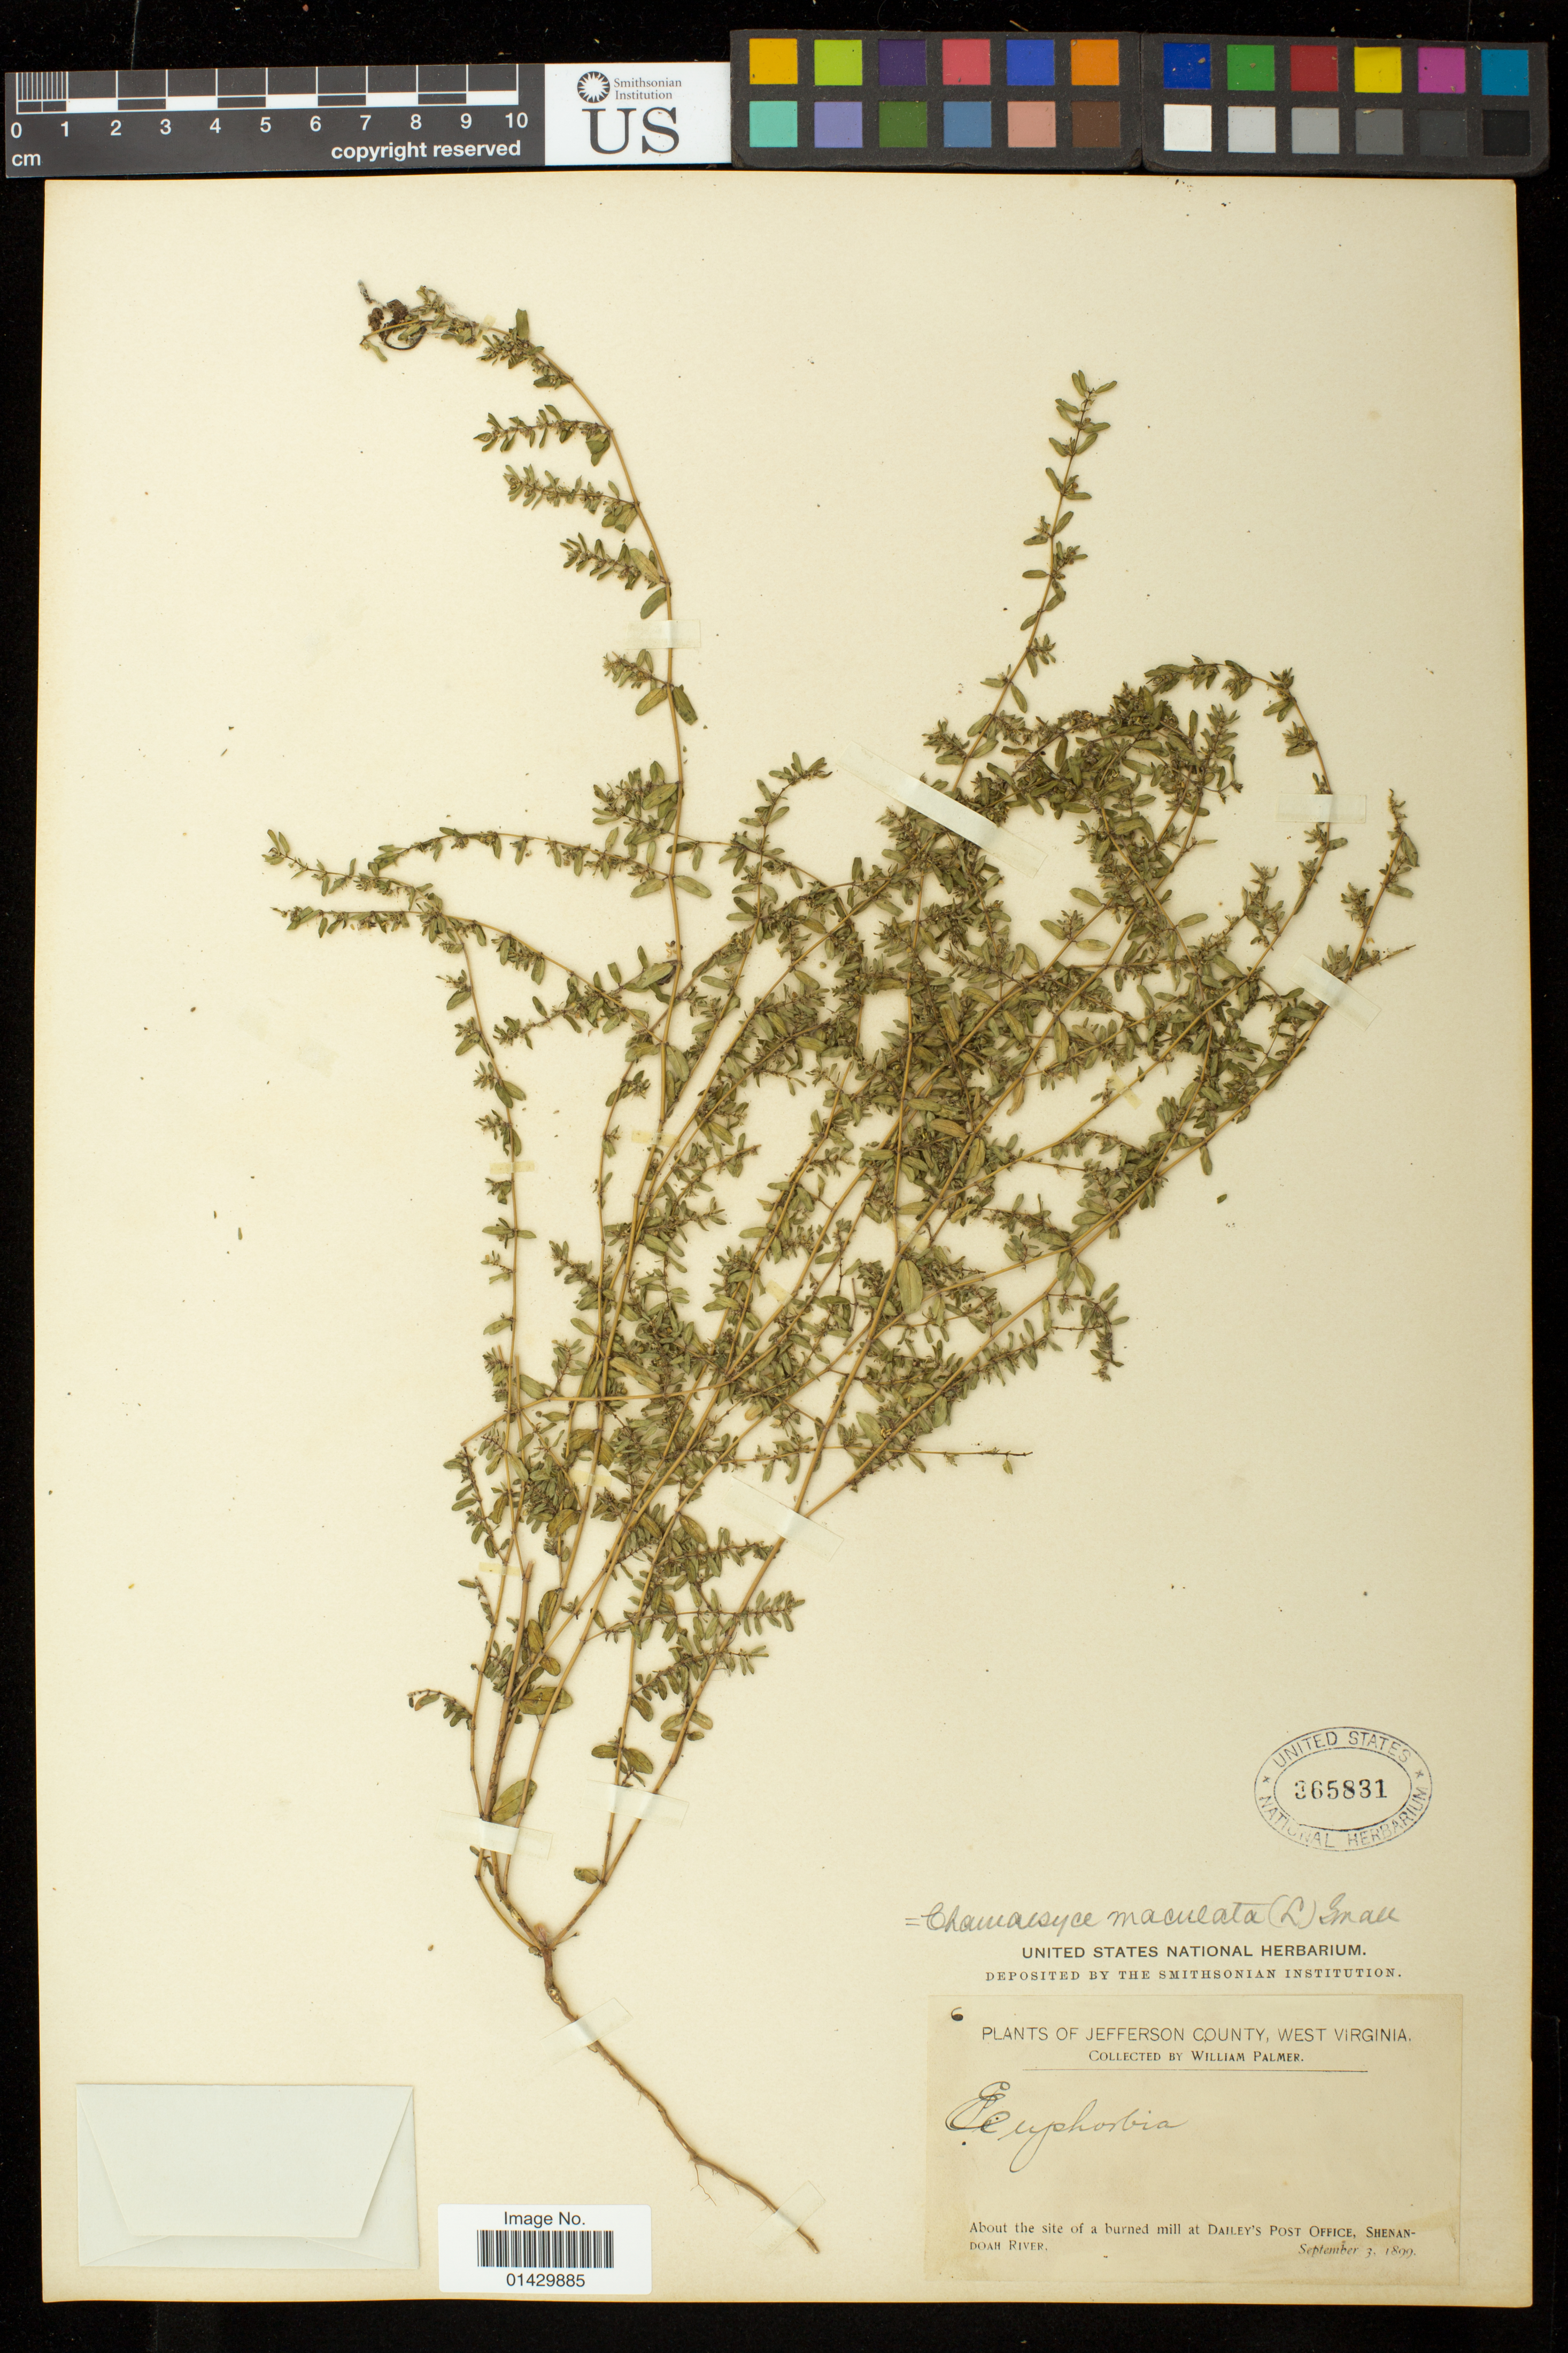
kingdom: Plantae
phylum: Tracheophyta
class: Magnoliopsida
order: Malpighiales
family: Euphorbiaceae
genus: Euphorbia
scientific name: Euphorbia maculata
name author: L.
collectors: W. Palmer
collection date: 1899-09-03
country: United States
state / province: West Virginia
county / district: Jefferson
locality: About the site of a burned mill at Dailey's Post Office, Shenandoah River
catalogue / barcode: US 365831